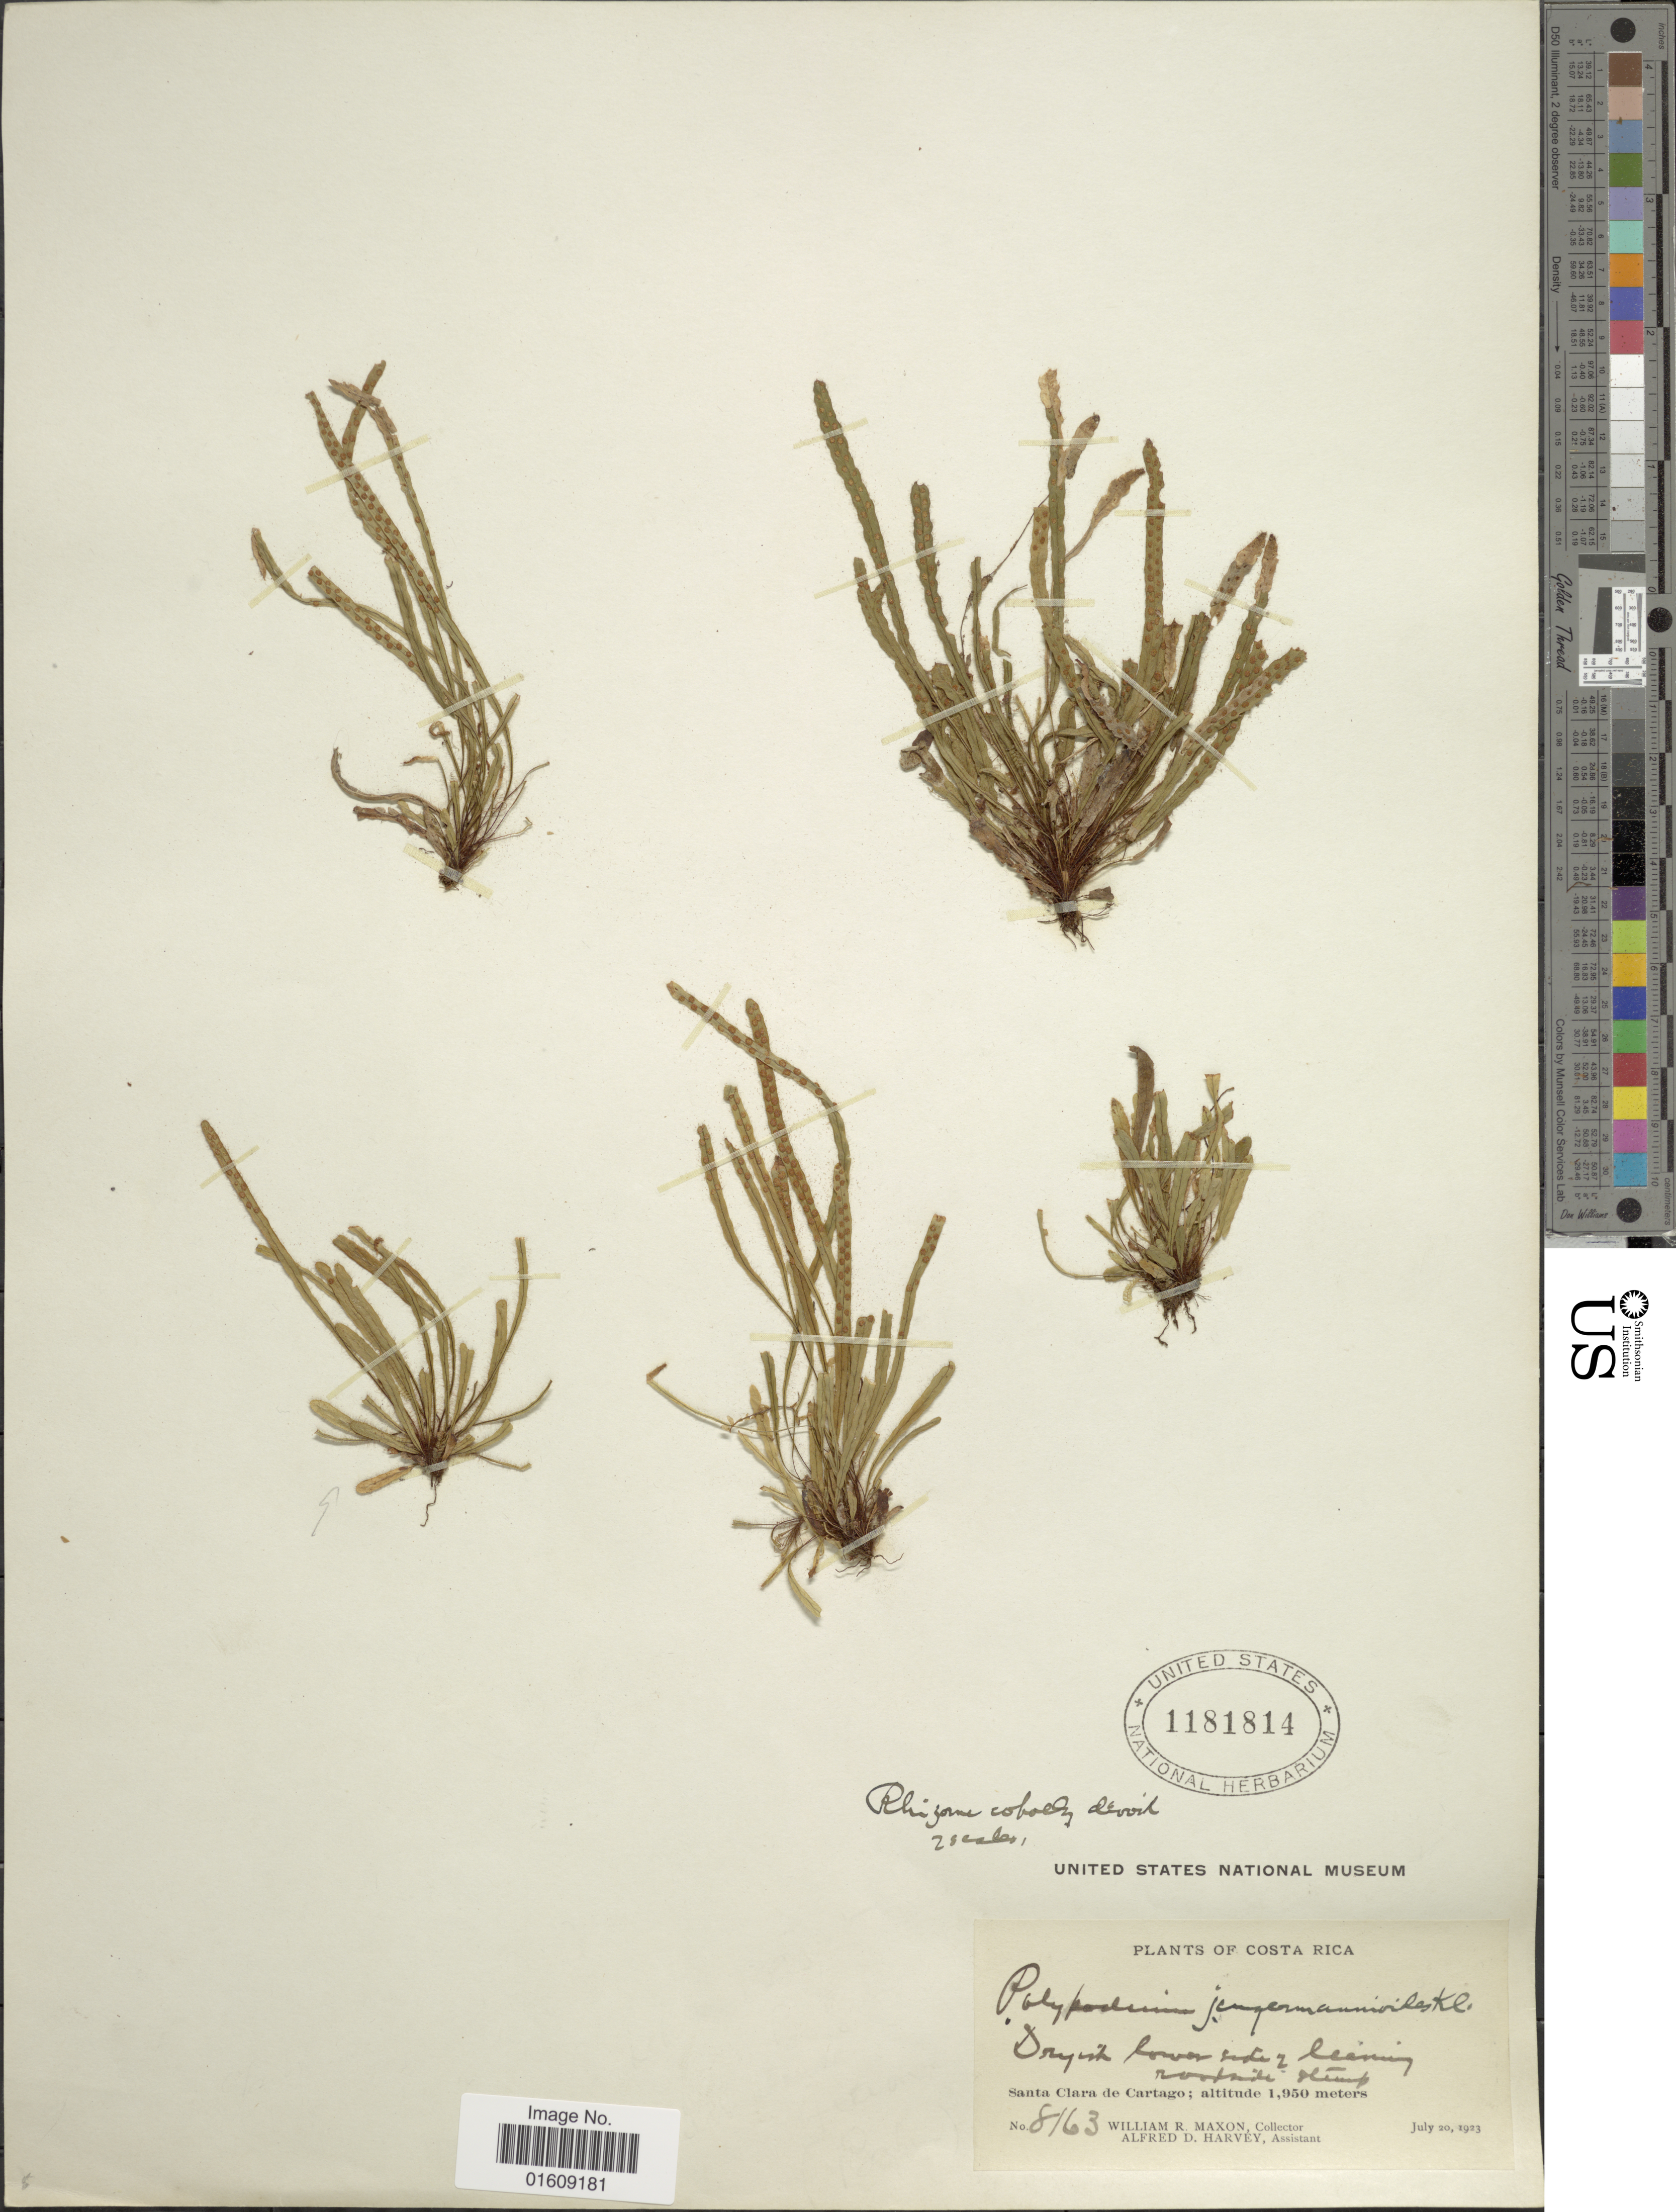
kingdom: Plantae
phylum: Tracheophyta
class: Polypodiopsida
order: Polypodiales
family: Polypodiaceae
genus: Ceradenia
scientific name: Ceradenia jungermannioides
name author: (Klotzsch) L.E. Bishop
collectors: W. R. Maxon & A. D. Harvey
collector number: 8163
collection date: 1923-07-20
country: Costa Rica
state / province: Cartago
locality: Costa Rica, Santa Clara de Cartago.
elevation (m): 1950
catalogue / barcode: US 1181814